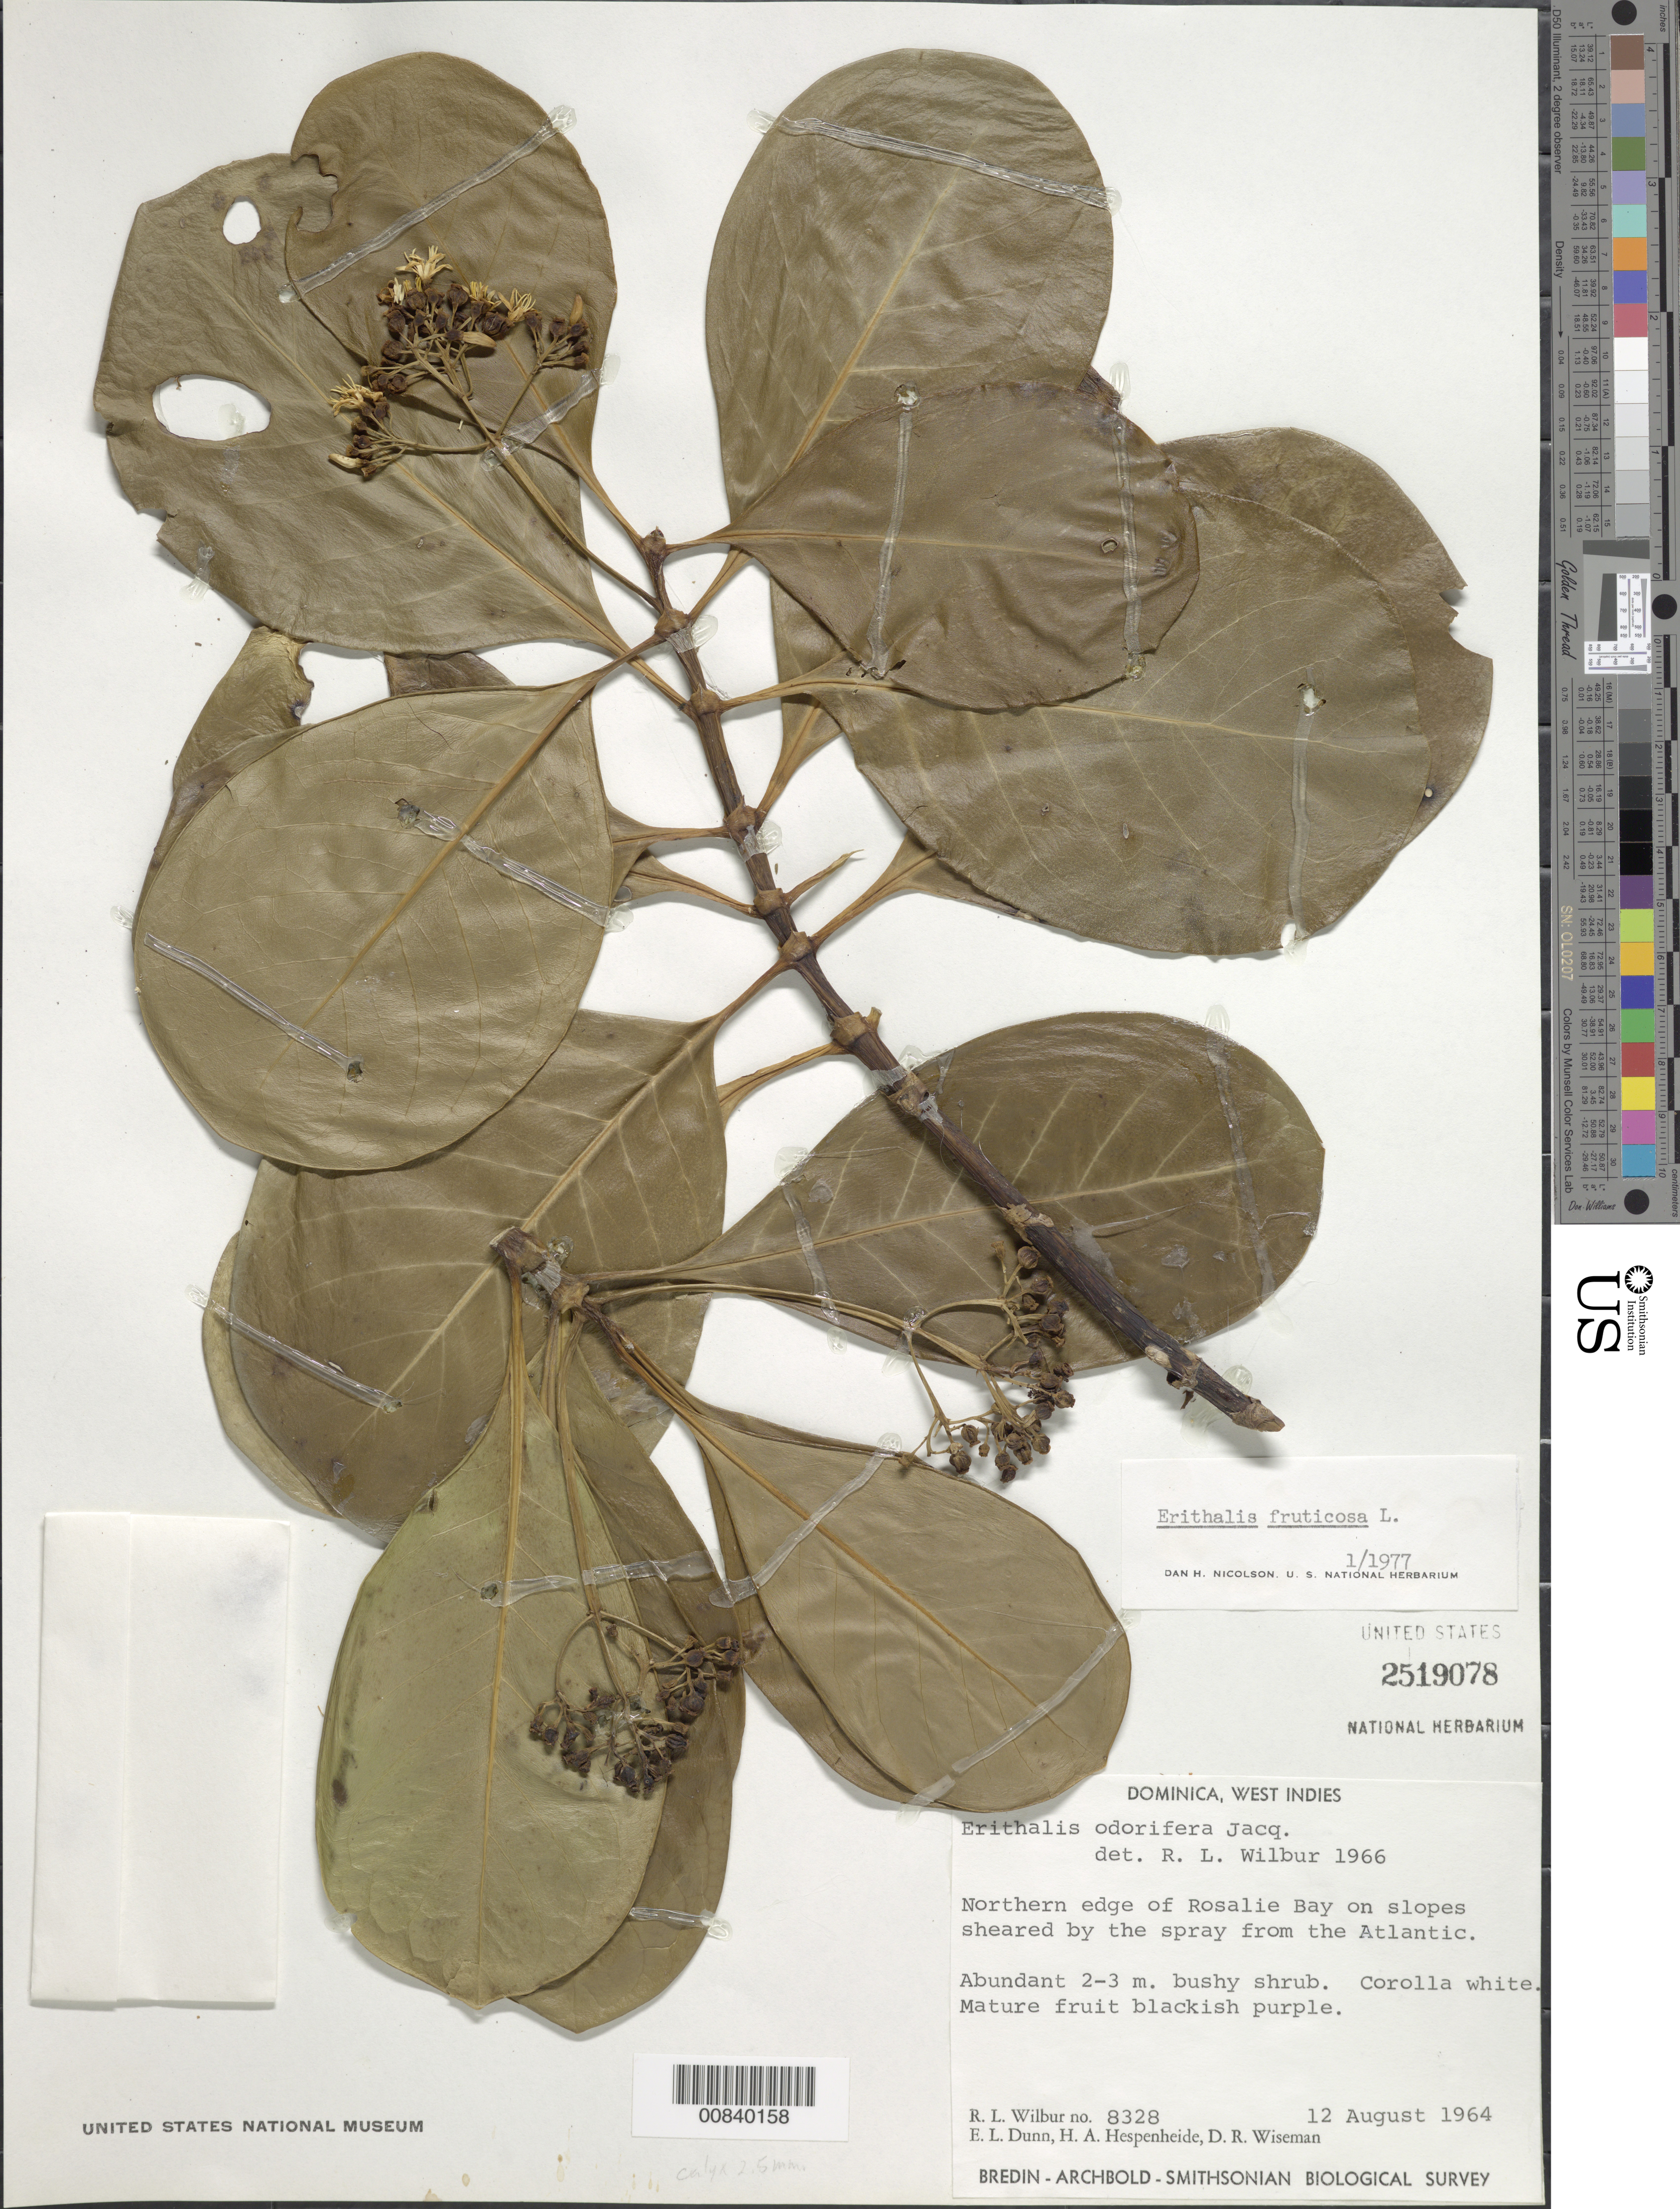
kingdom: Plantae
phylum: Tracheophyta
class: Magnoliopsida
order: Gentianales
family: Rubiaceae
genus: Erithalis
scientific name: Erithalis fruticosa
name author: L.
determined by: Nicolson, Dan H.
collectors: R. L. Wilbur, E. Dunn, H. A. Hespenheide & D. R. Wiseman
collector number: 8328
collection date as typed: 12 Aug 1964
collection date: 1964-08-12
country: Dominica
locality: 00840159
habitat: On sheared slopes at edge of bay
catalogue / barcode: US 2519078